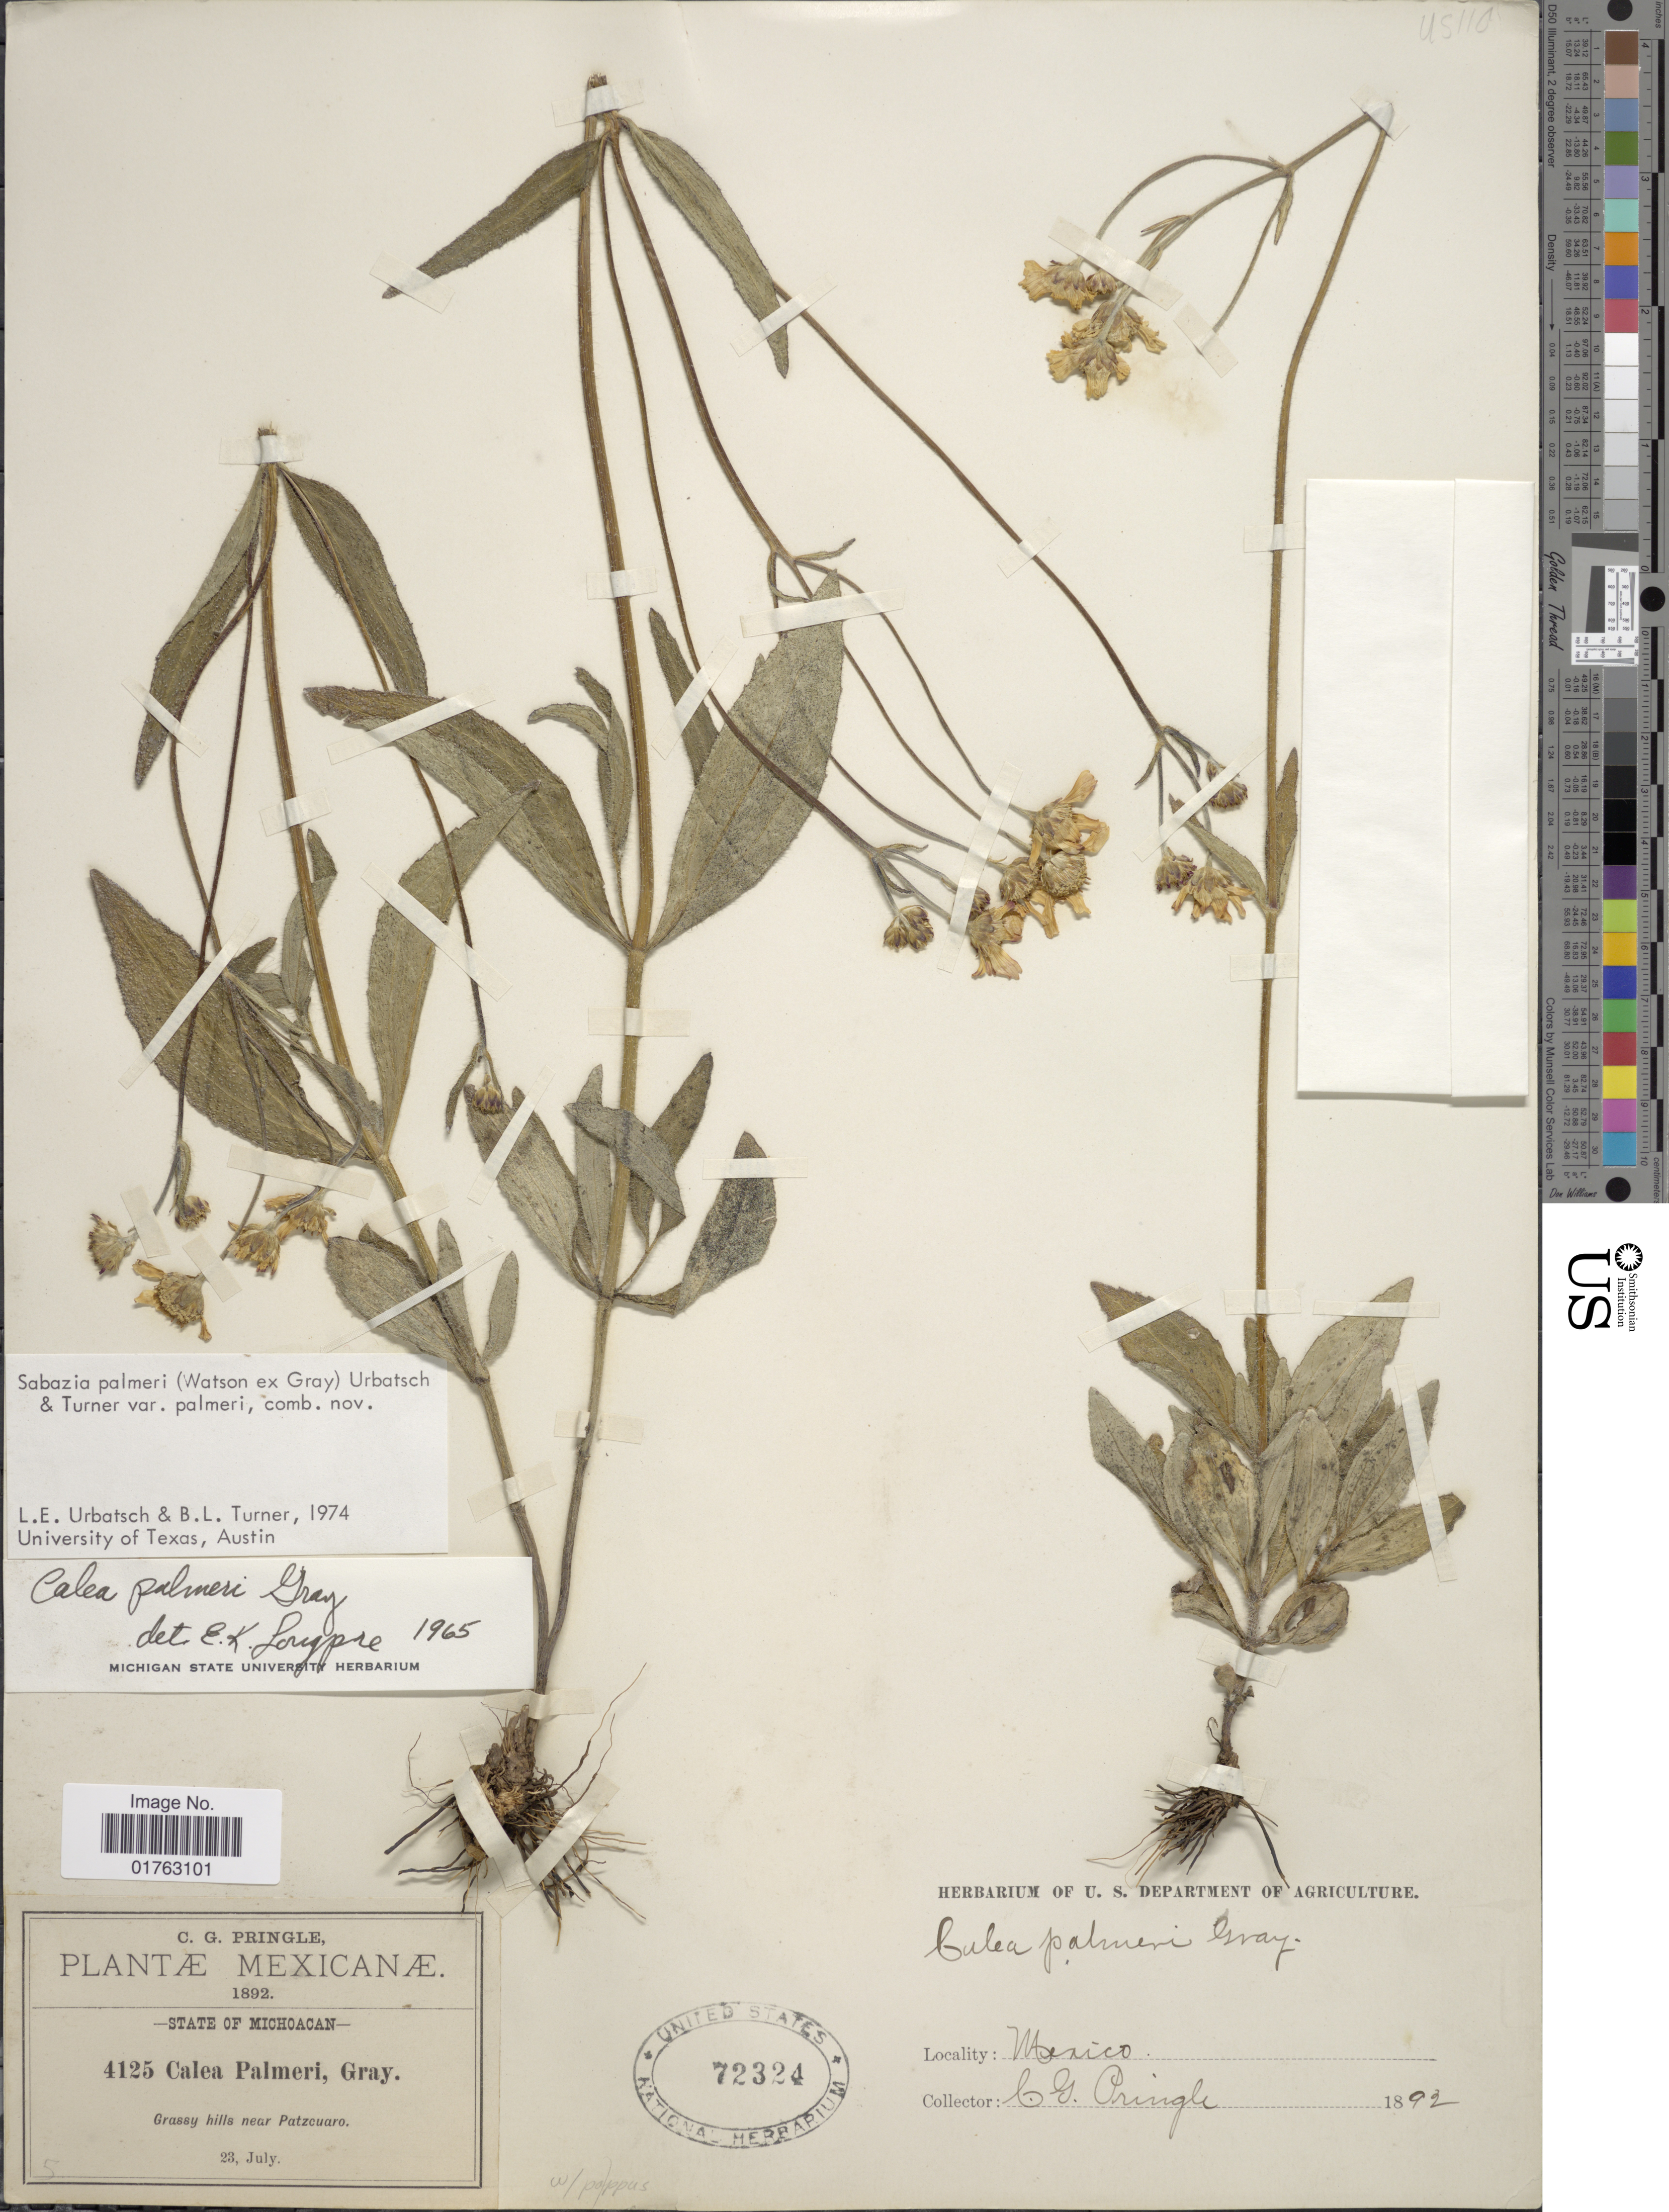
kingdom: Plantae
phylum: Tracheophyta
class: Magnoliopsida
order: Asterales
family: Asteraceae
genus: Sabazia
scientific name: Sabazia palmeri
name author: (S. Watson ex A. Gray) & B.L. Turner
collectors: C. G. Pringle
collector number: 4125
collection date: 1892-07-23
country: Mexico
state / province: Michoacán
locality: Grassy hills near Patzcuaro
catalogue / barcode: US 72324